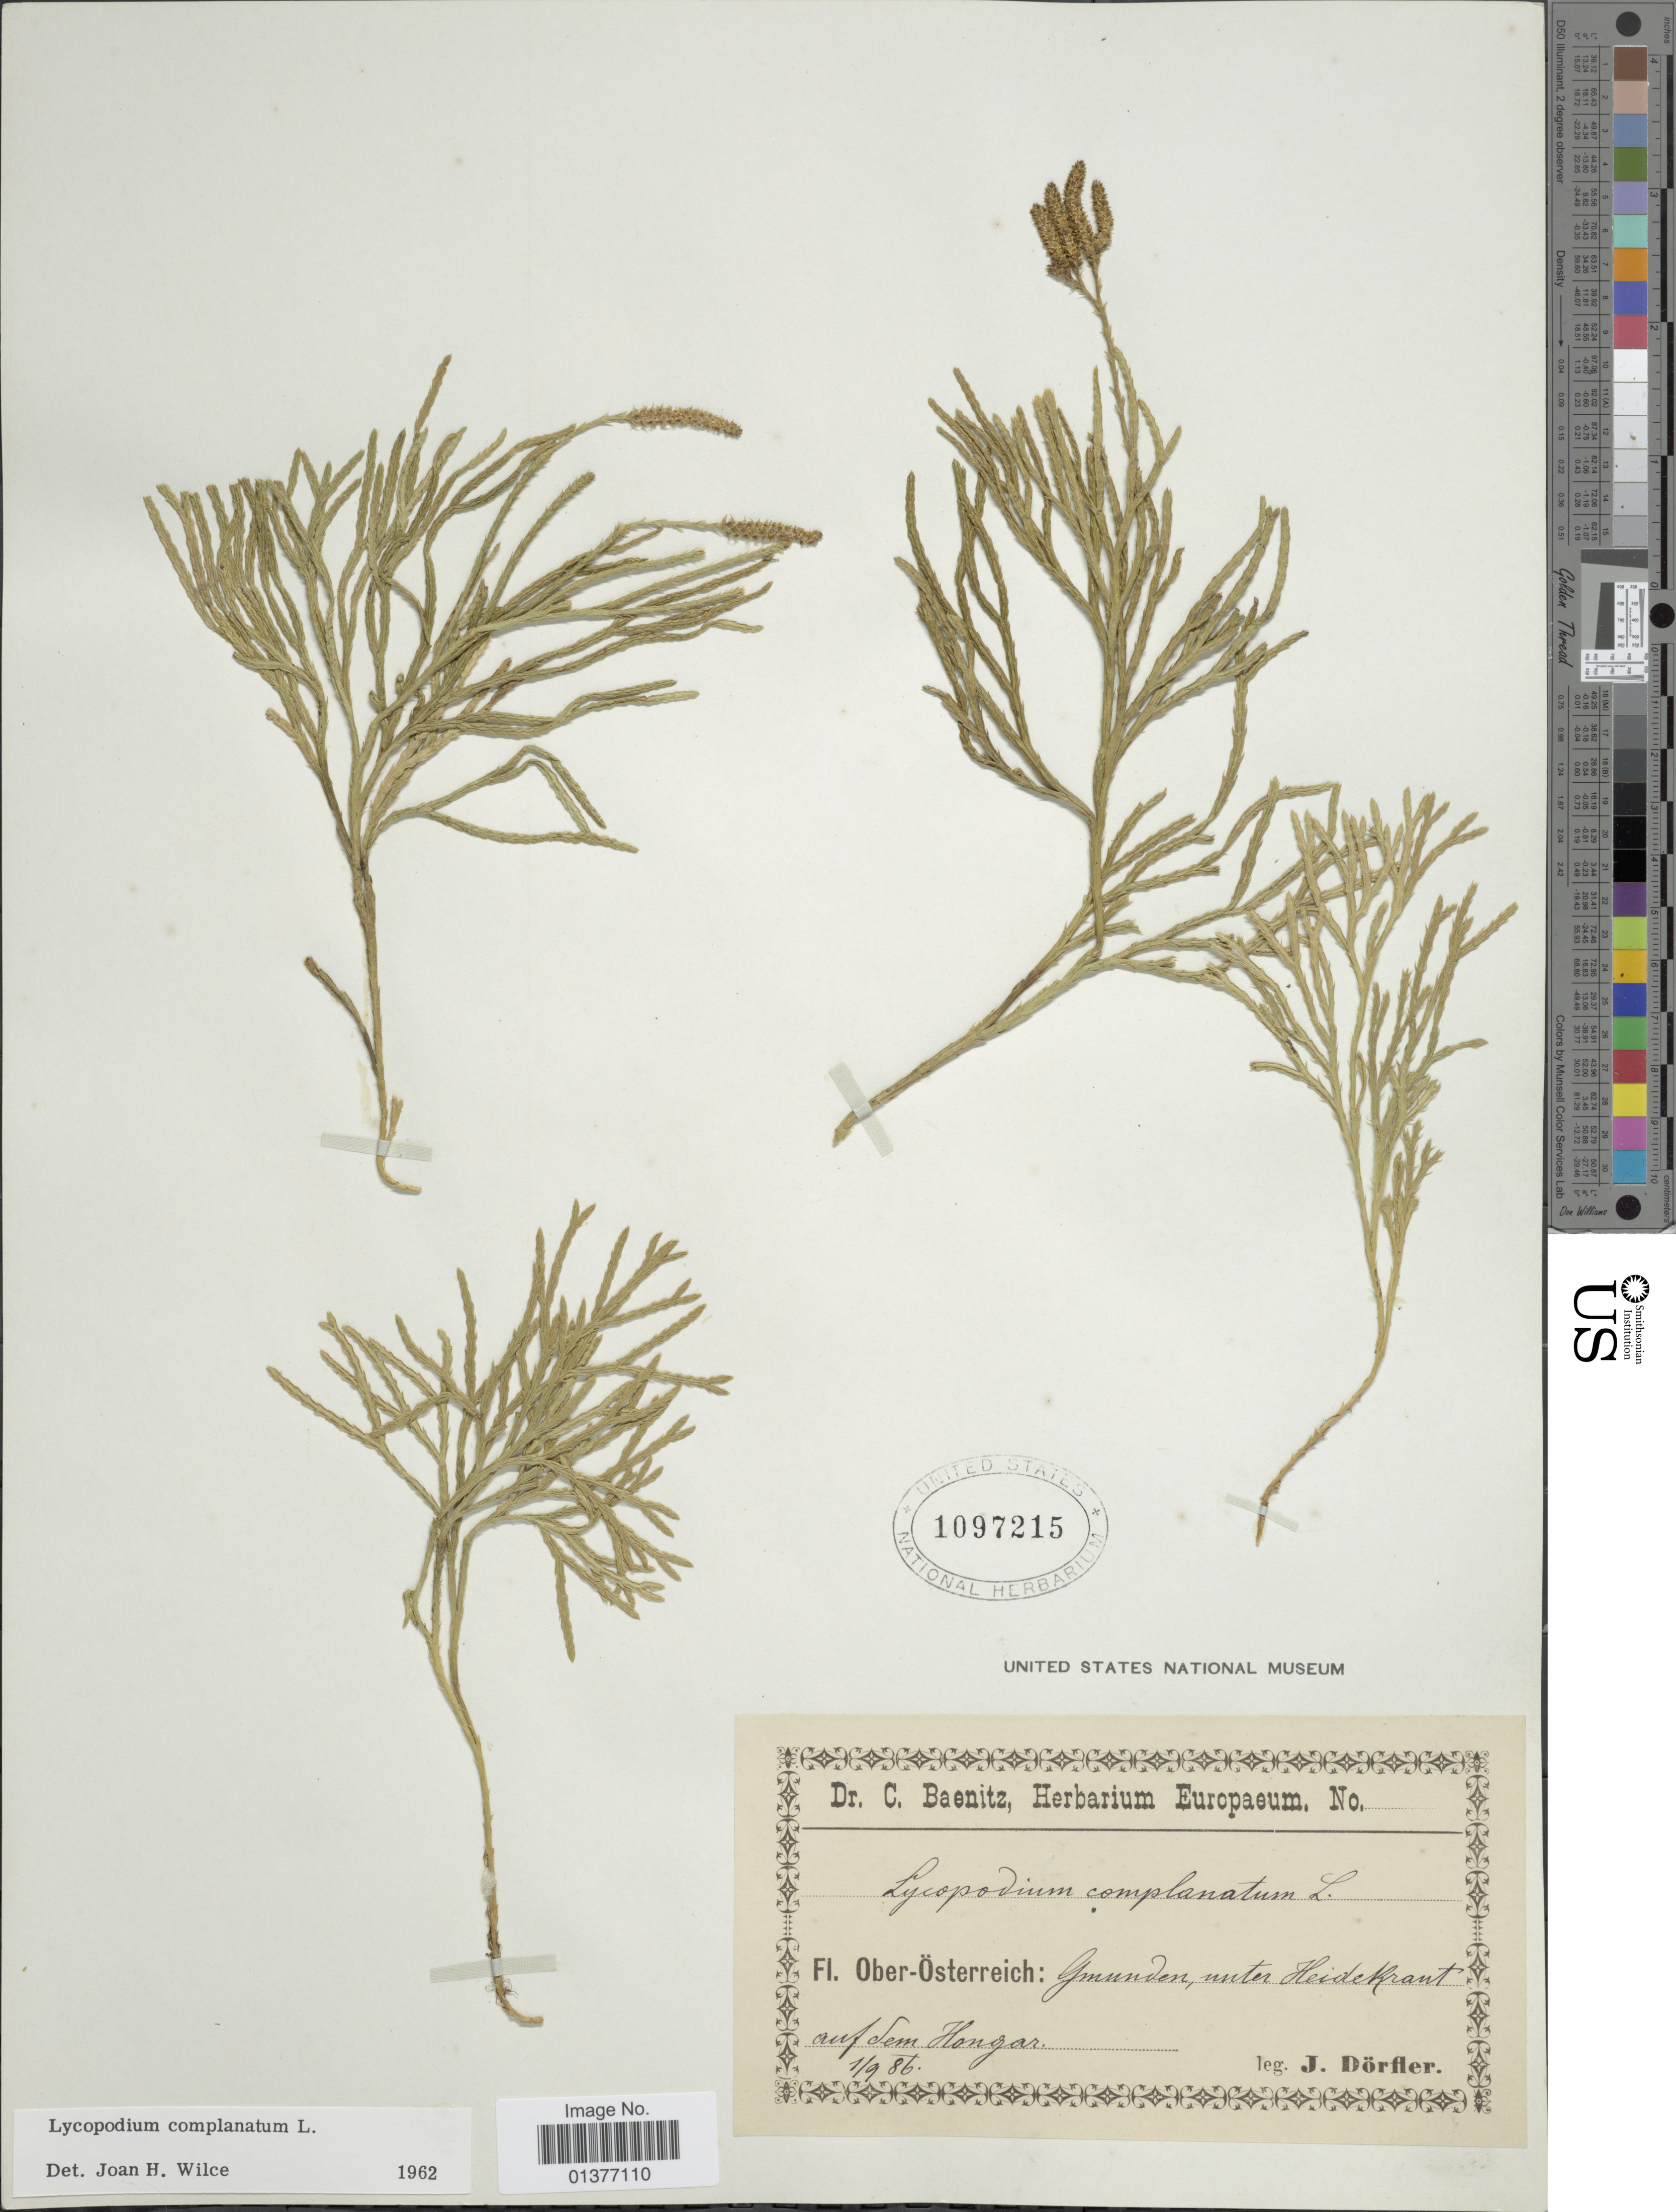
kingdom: Plantae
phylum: Tracheophyta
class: Lycopodiopsida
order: Lycopodiales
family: Lycopodiaceae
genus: Diphasiastrum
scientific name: Diphasiastrum complanatum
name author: (L.) Holub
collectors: J. Dörfler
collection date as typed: Transcribed d/m/y: 1/9/86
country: Austria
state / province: Oberosterreich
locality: Gmunden, unter Heidekrant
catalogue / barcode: US 1097215